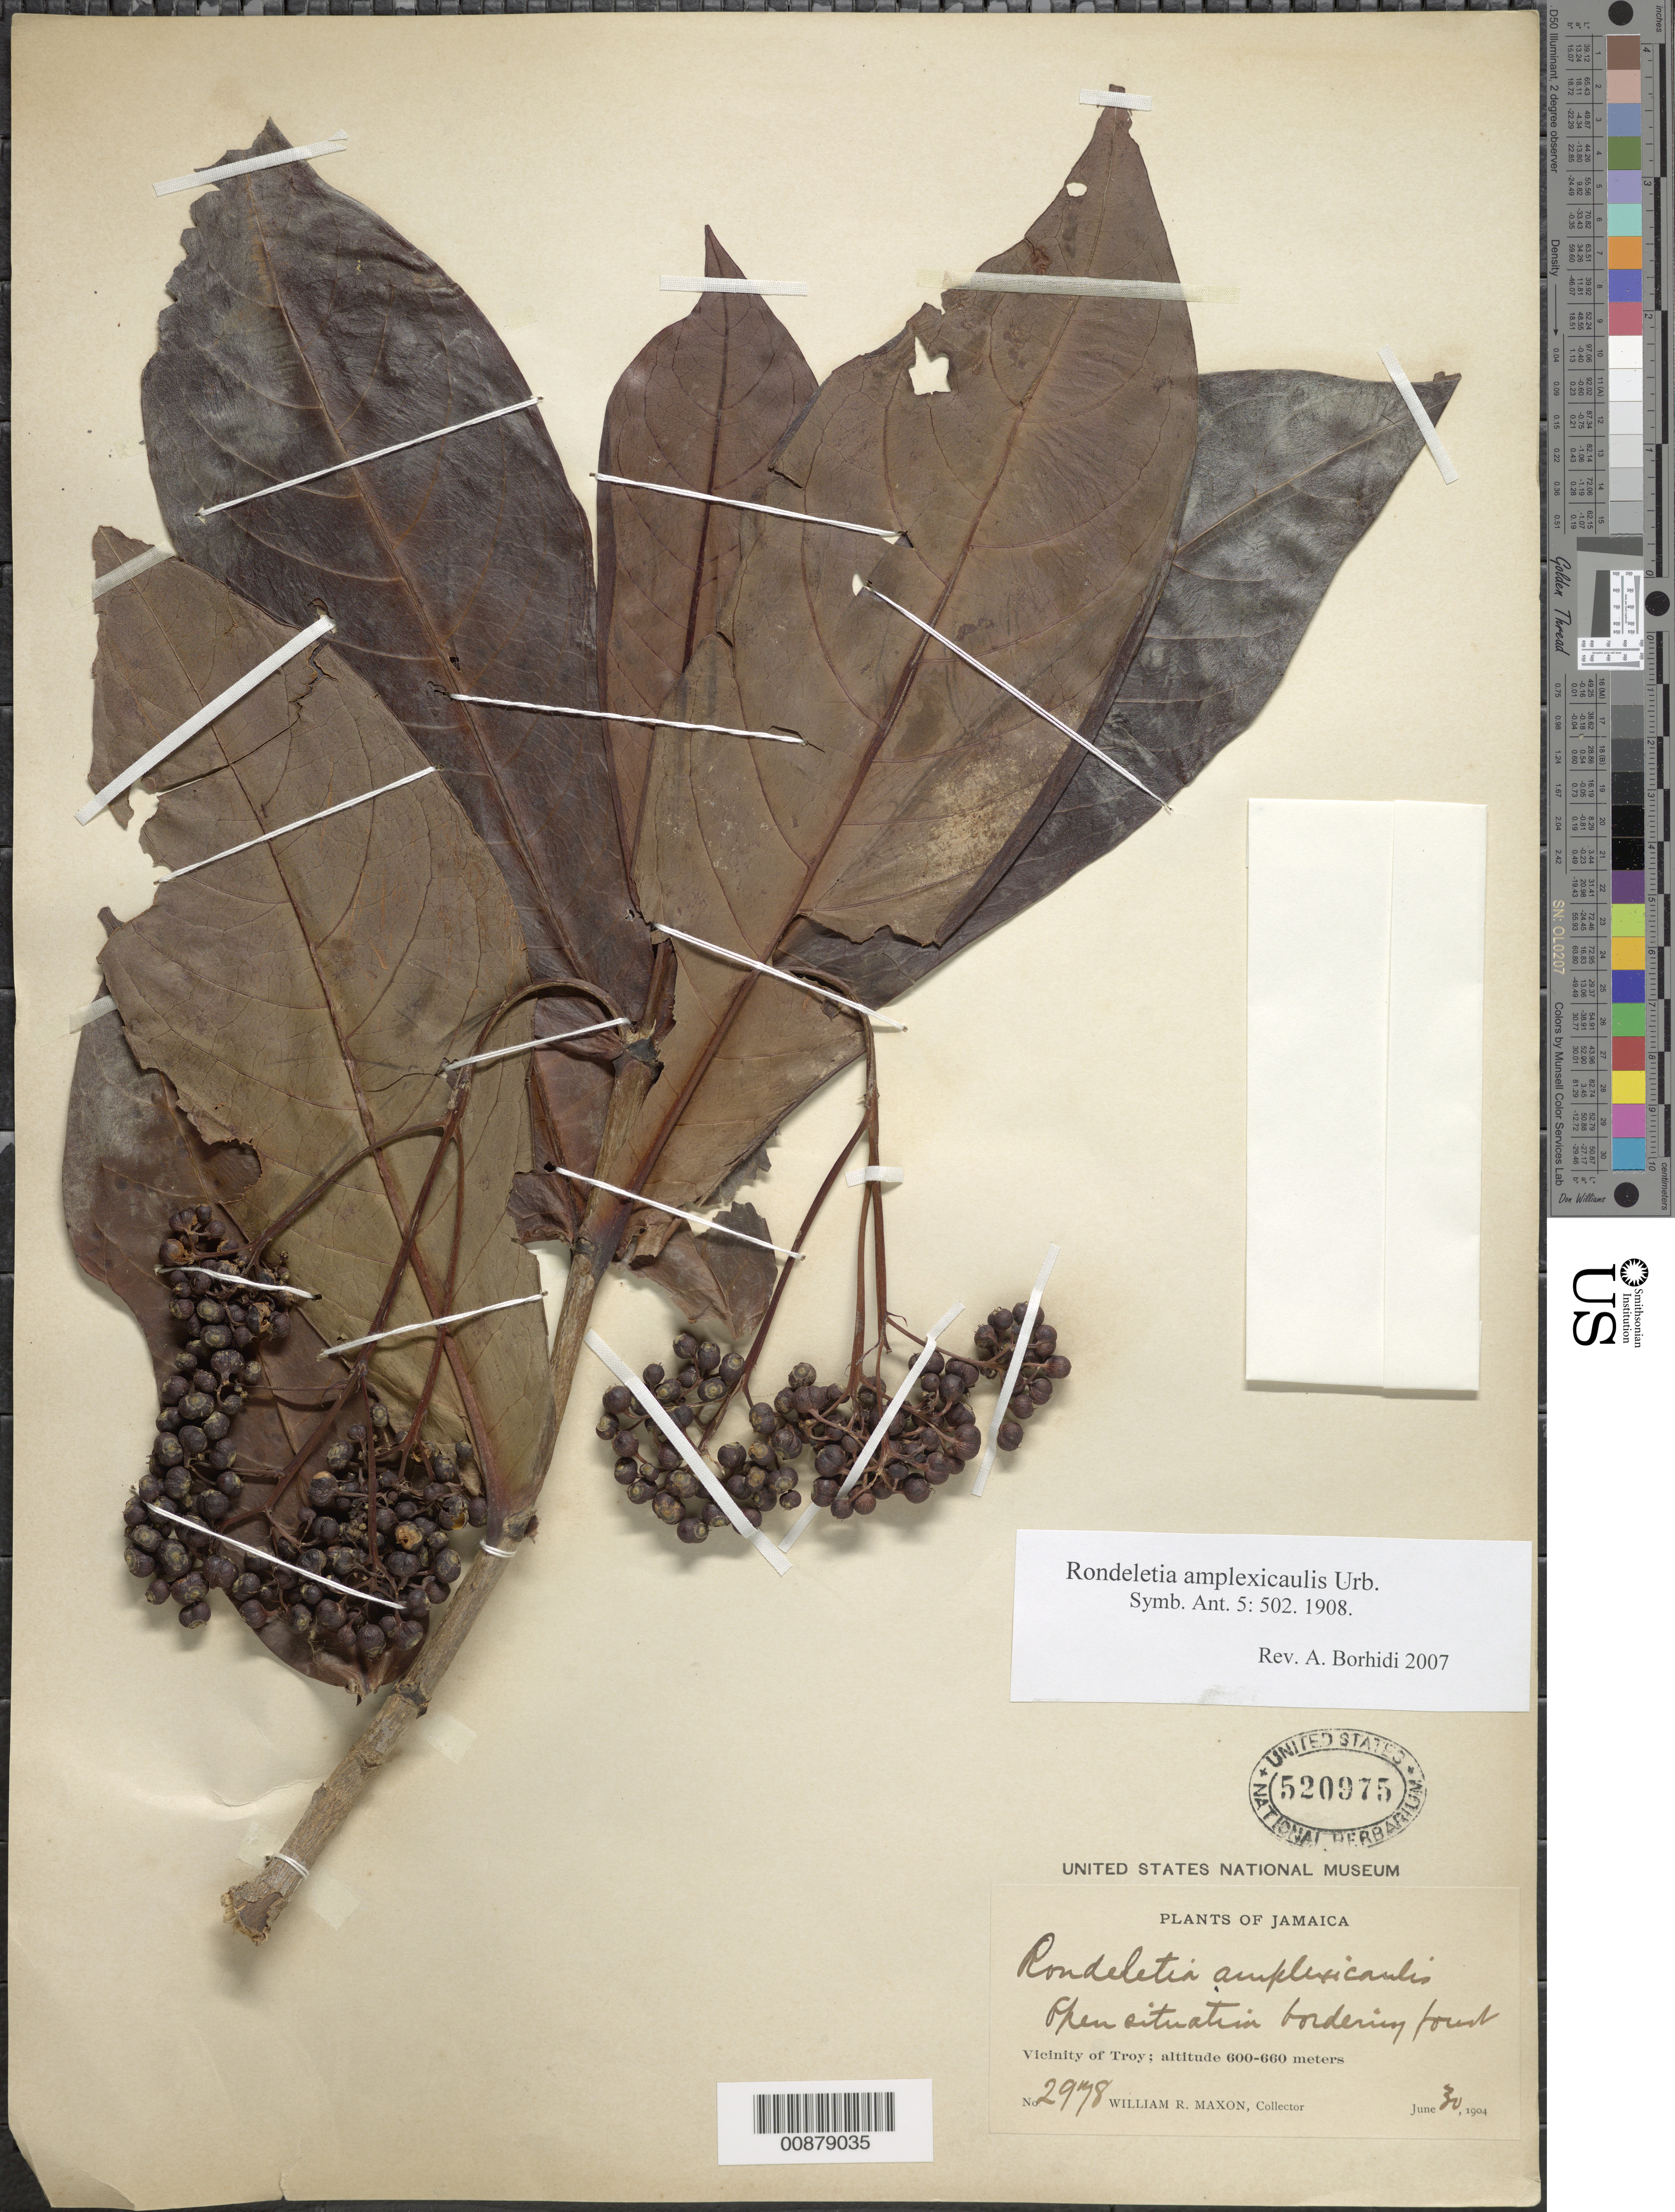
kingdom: Plantae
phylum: Tracheophyta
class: Magnoliopsida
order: Gentianales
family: Rubiaceae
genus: Rondeletia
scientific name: Rondeletia amplexicaulis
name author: Urb.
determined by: Borhidi, Attila L.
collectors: W. R. Maxon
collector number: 2978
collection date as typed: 30 Jun 1904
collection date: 1904-06-30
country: Jamaica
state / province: Trelawny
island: Jamaica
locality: vicinity of Troy.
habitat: open situation bordering forest.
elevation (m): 600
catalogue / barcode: US 520975